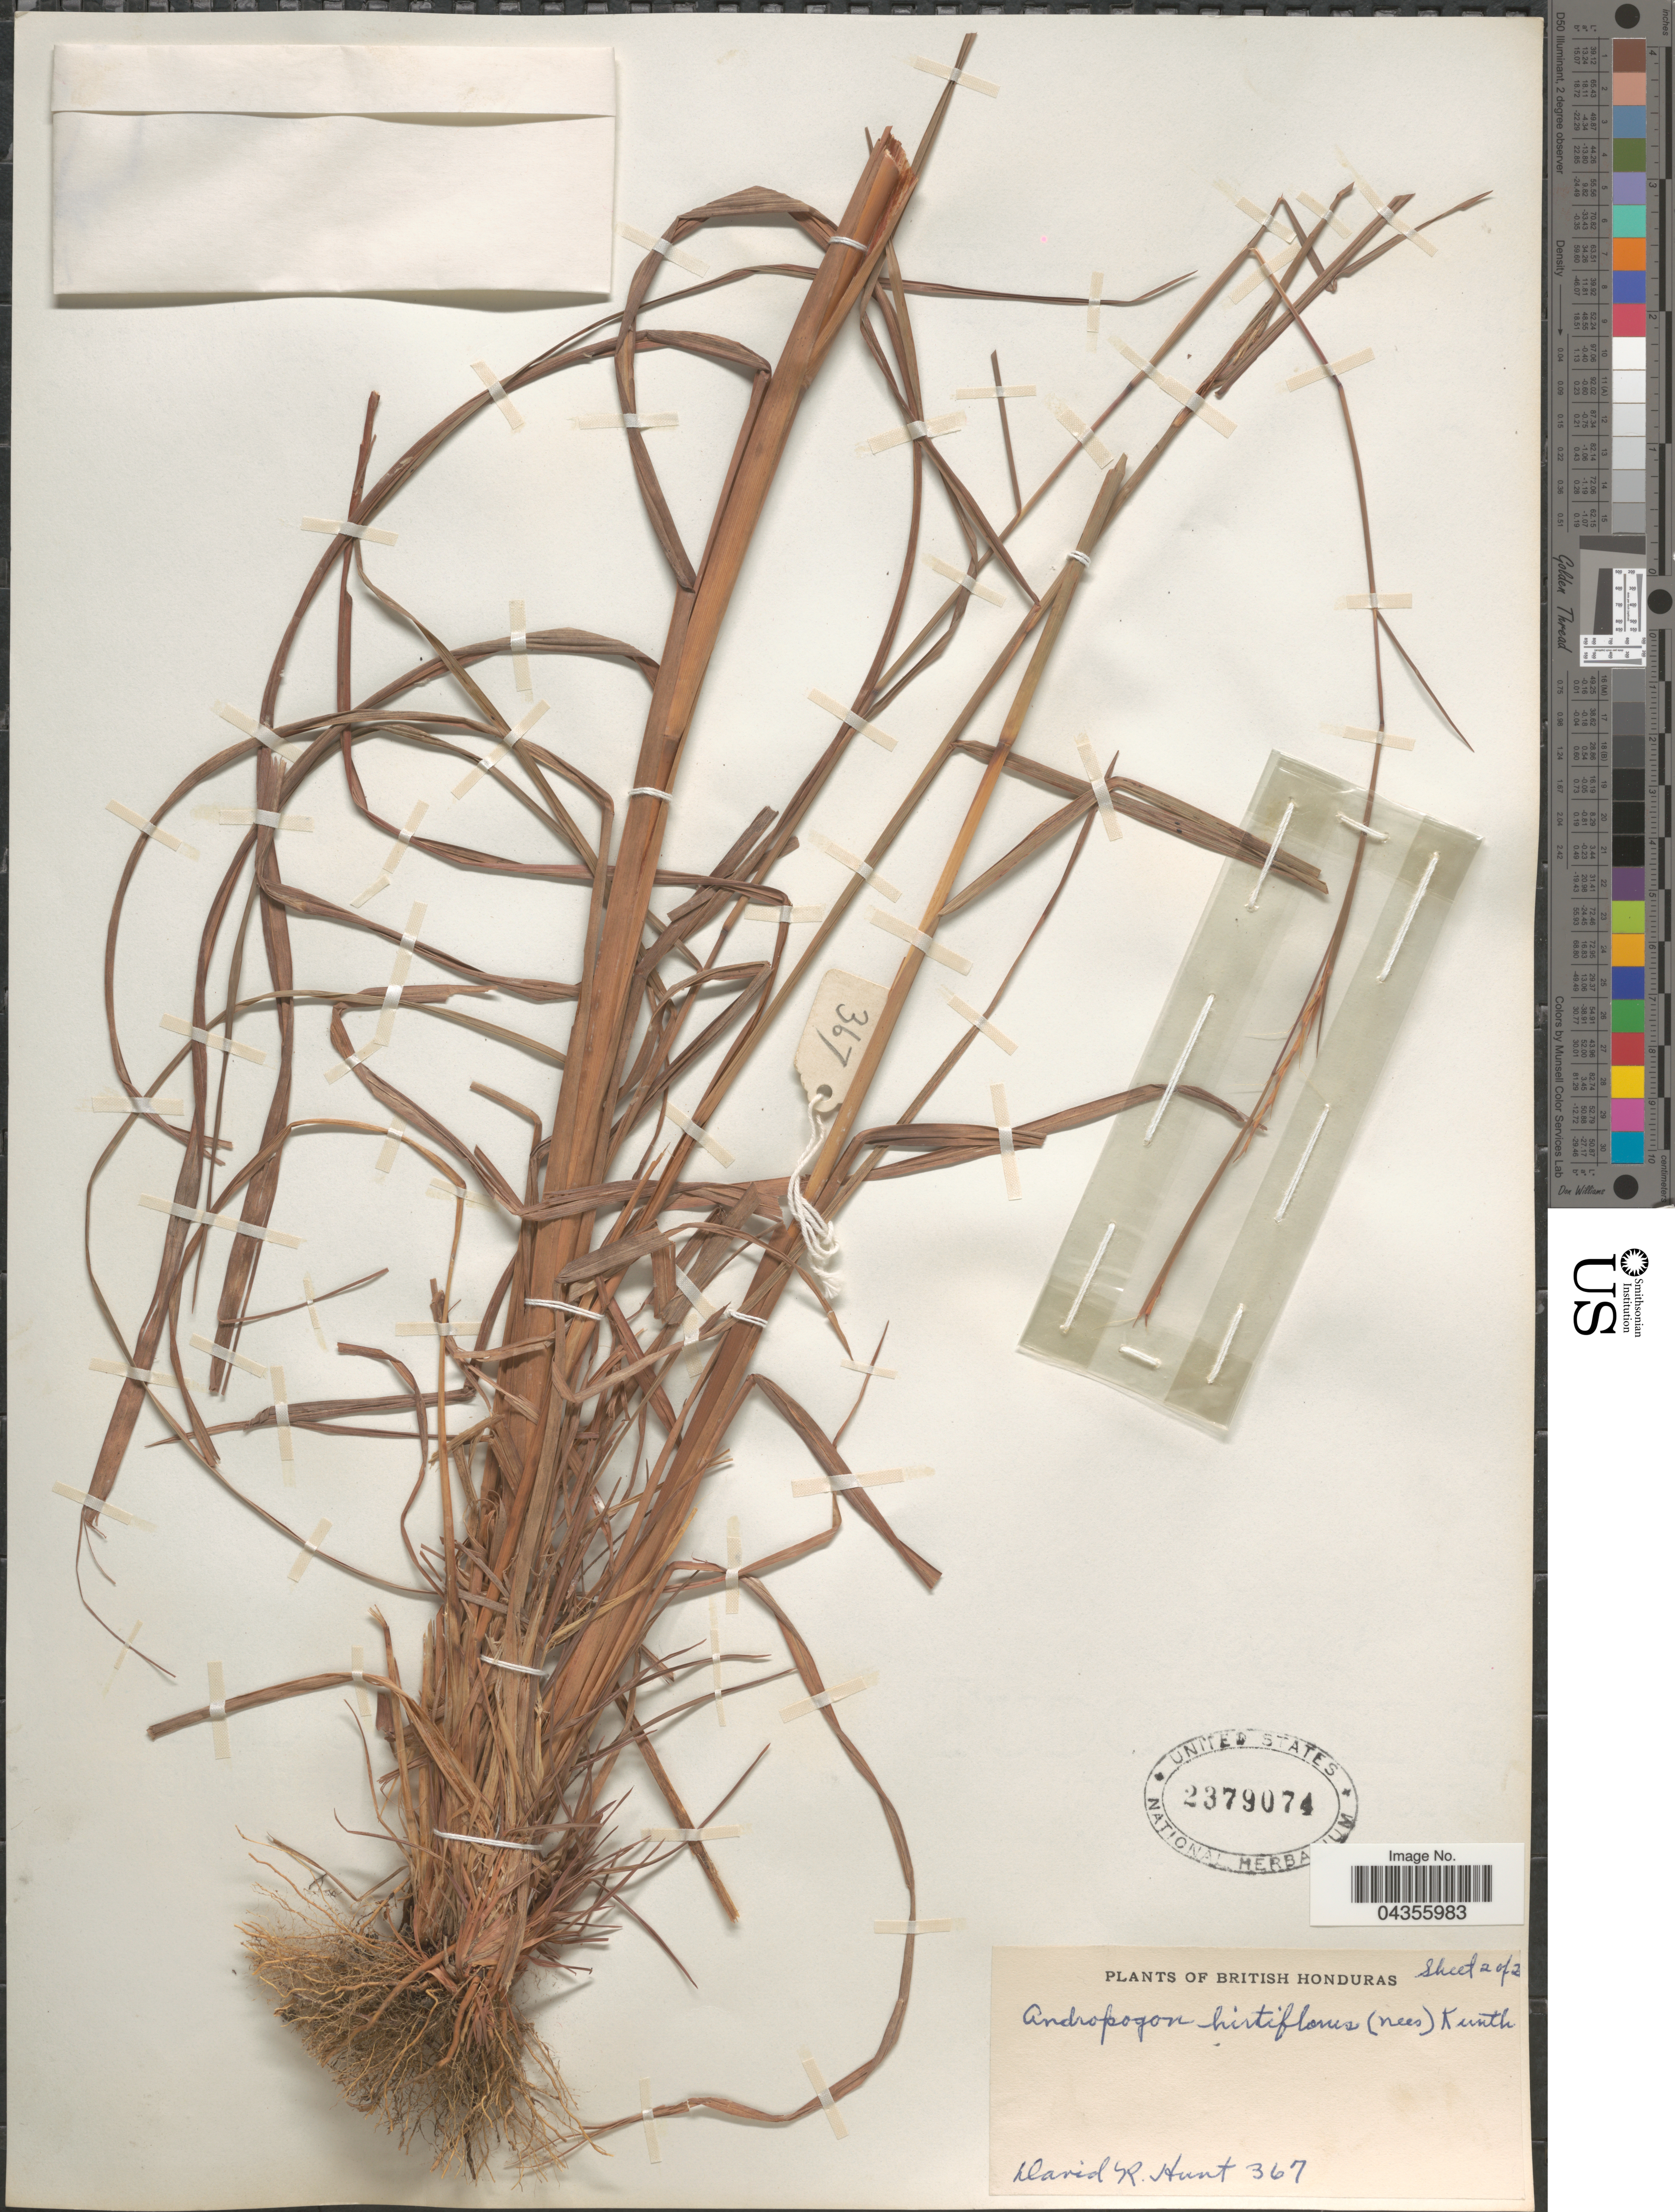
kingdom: Plantae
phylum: Tracheophyta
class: Liliopsida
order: Poales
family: Poaceae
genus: Schizachyrium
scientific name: Schizachyrium sp.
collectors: D. Hunt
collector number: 367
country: Belize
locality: British Honduras.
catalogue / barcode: US 2379074